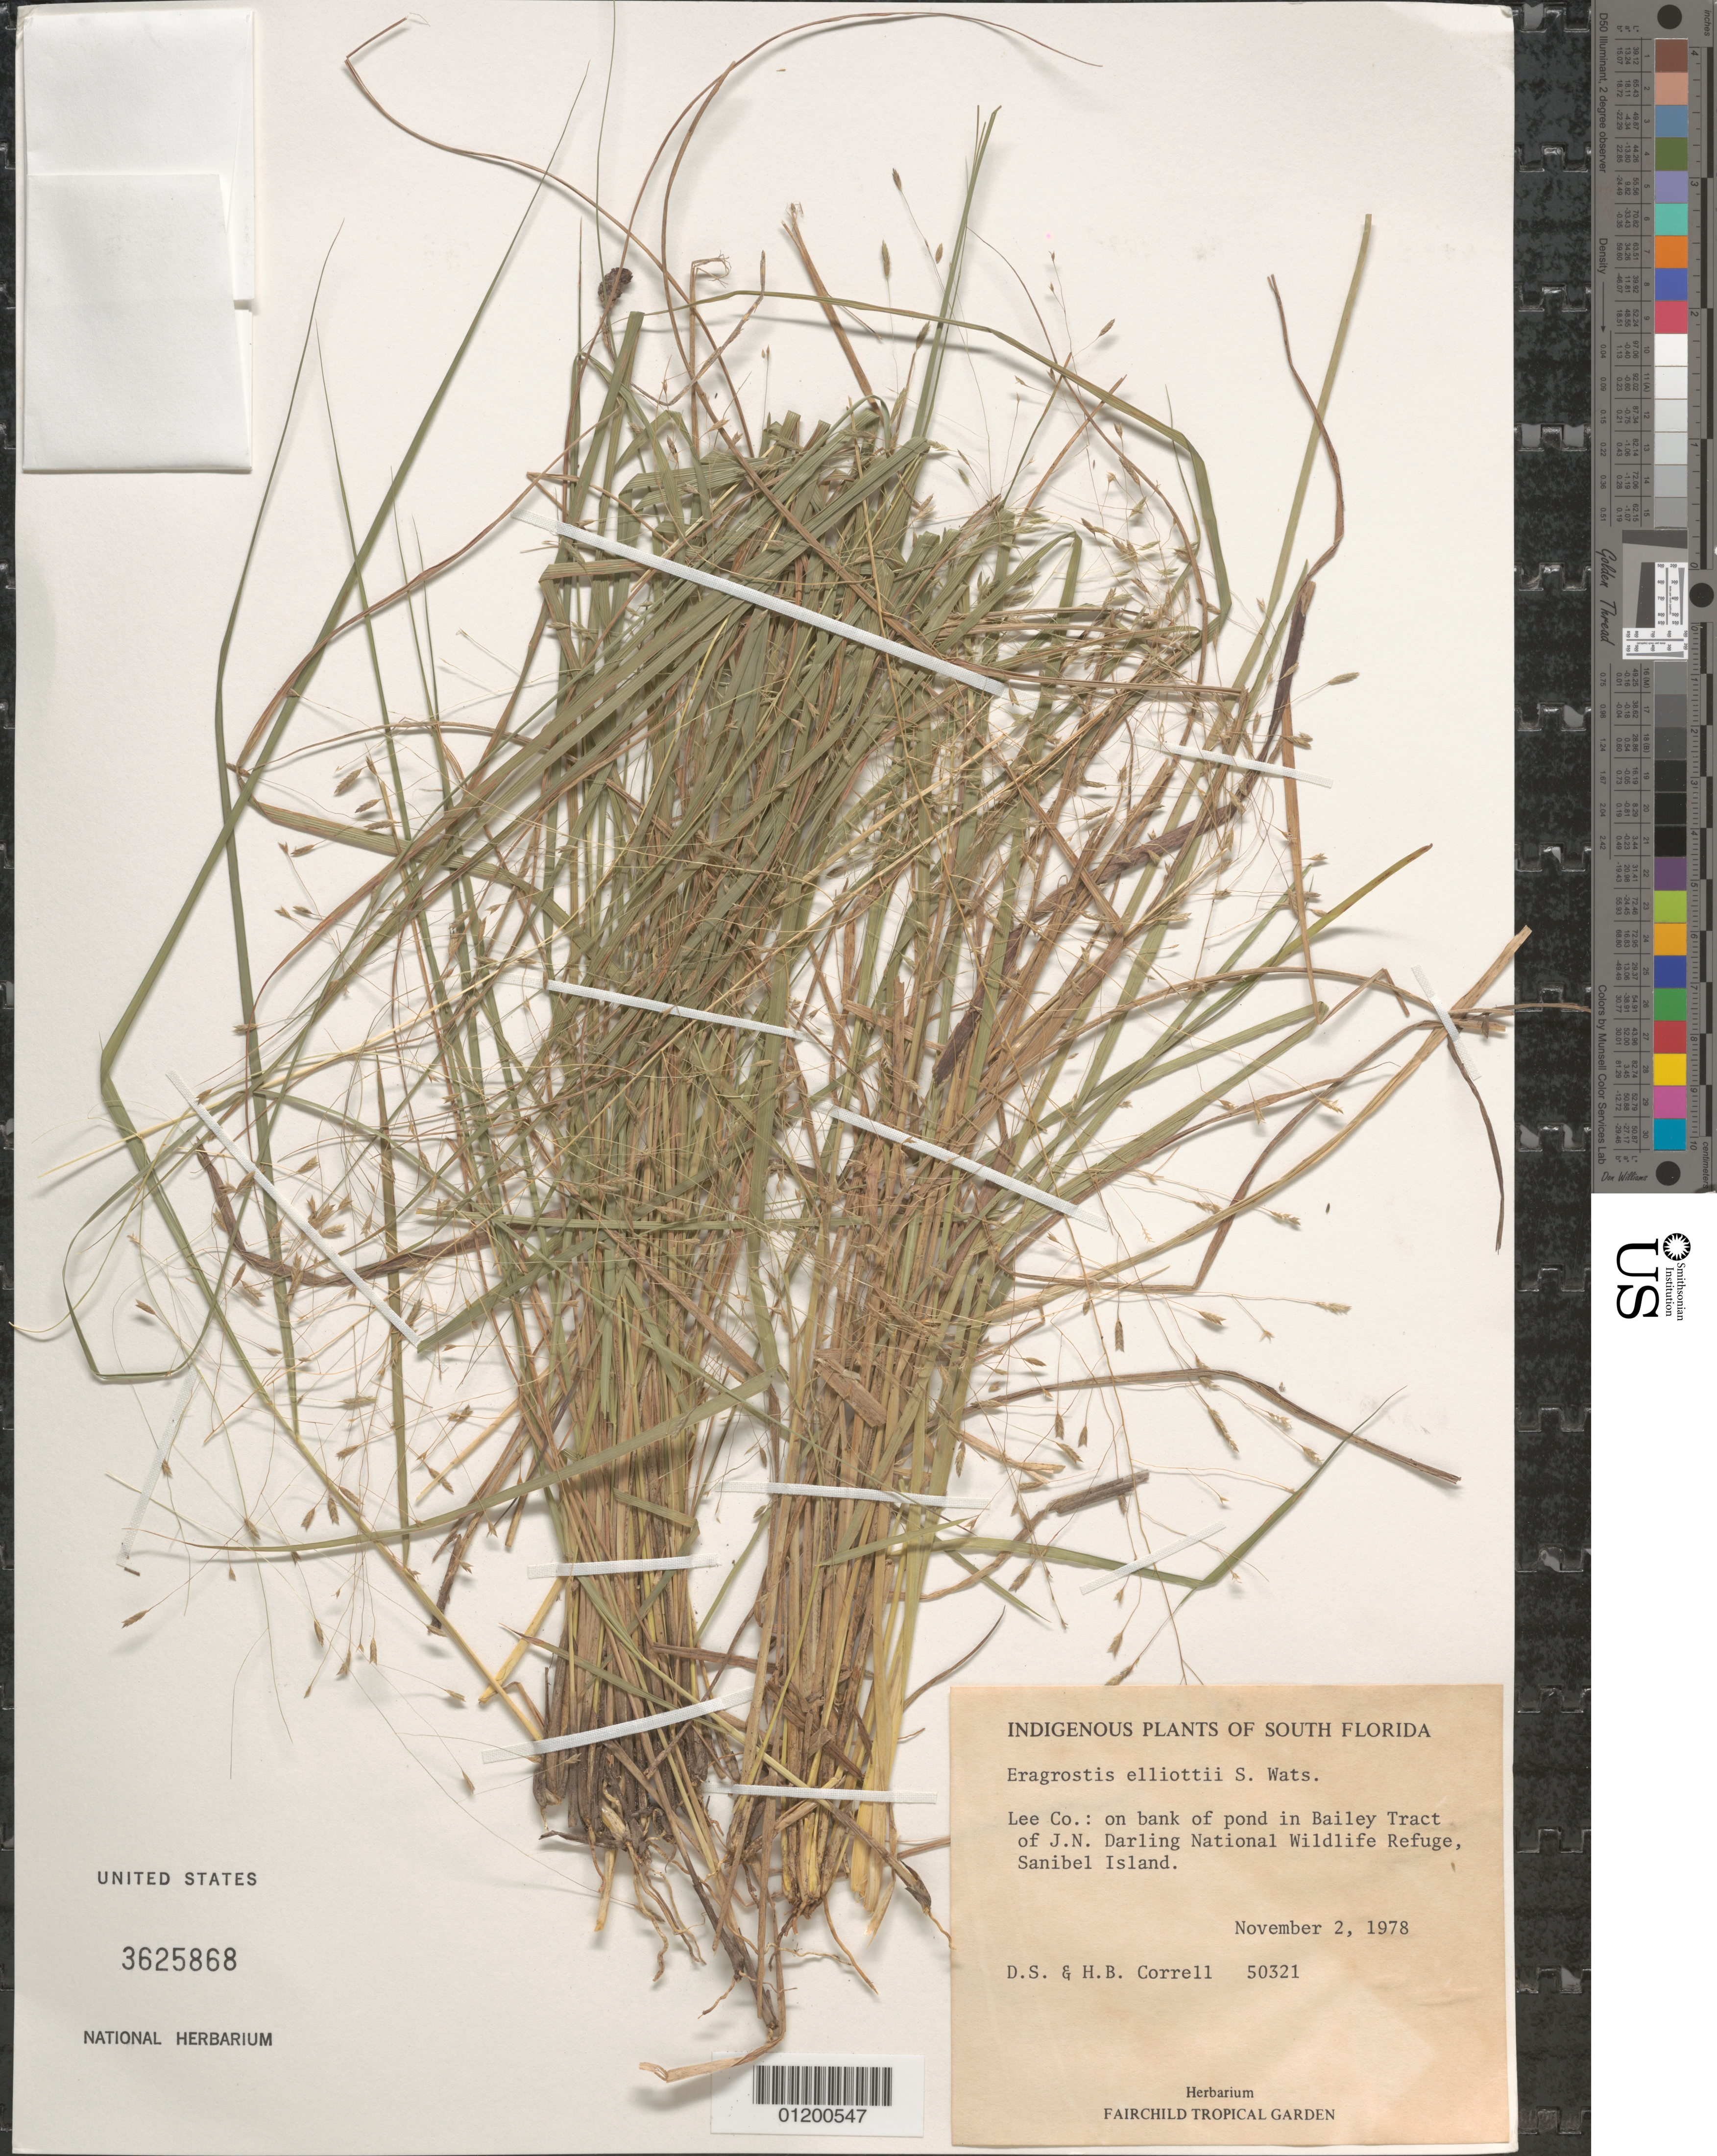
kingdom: Plantae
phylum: Tracheophyta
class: Liliopsida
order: Poales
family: Poaceae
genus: Eragrostis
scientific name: Eragrostis elliottii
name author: S. Watson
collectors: D. S. Correll & H. Correll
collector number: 50321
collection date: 1978-11-02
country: United States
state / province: Florida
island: Sanibel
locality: Lee Co.: on bank of pond in Bailey Tract of J. N. Darling National Wildlife Refuge.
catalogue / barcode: US 3625868